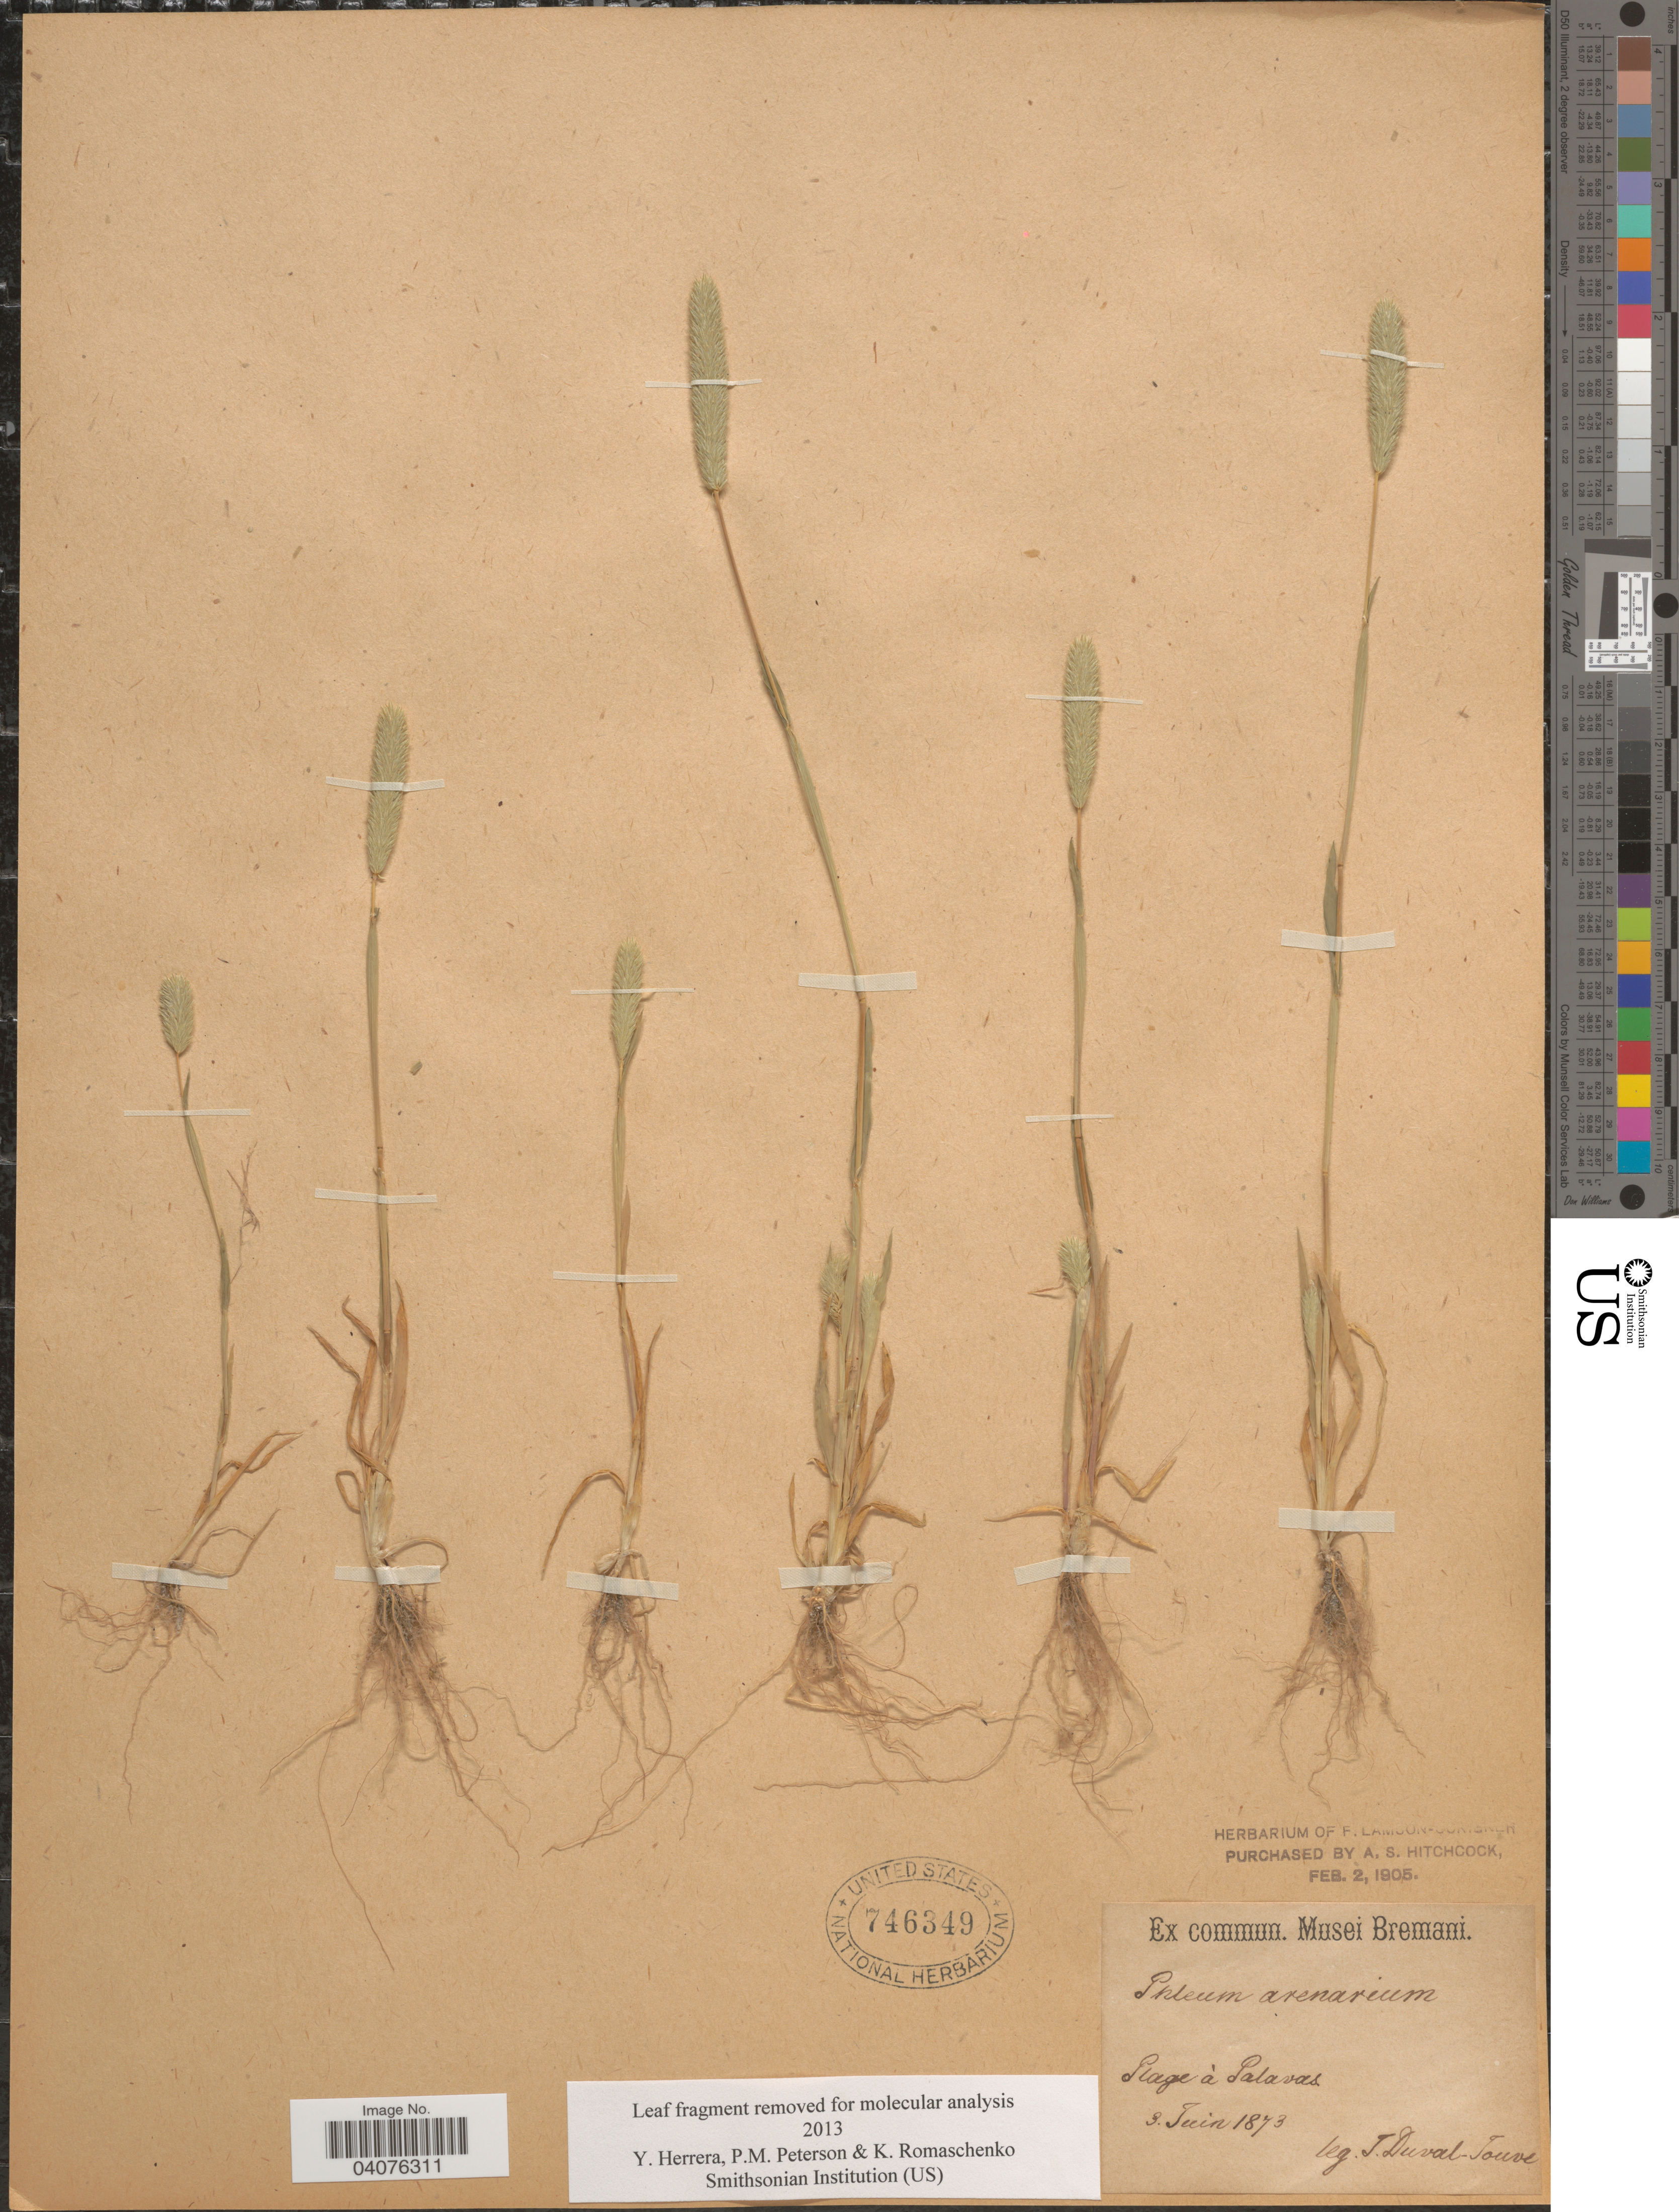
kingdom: Plantae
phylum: Tracheophyta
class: Liliopsida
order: Poales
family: Poaceae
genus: Phleum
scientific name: Phleum arenarium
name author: L.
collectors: J. Duval-Jouve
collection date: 1873-06-03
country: France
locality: Plage à Palavas.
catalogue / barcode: US 746349